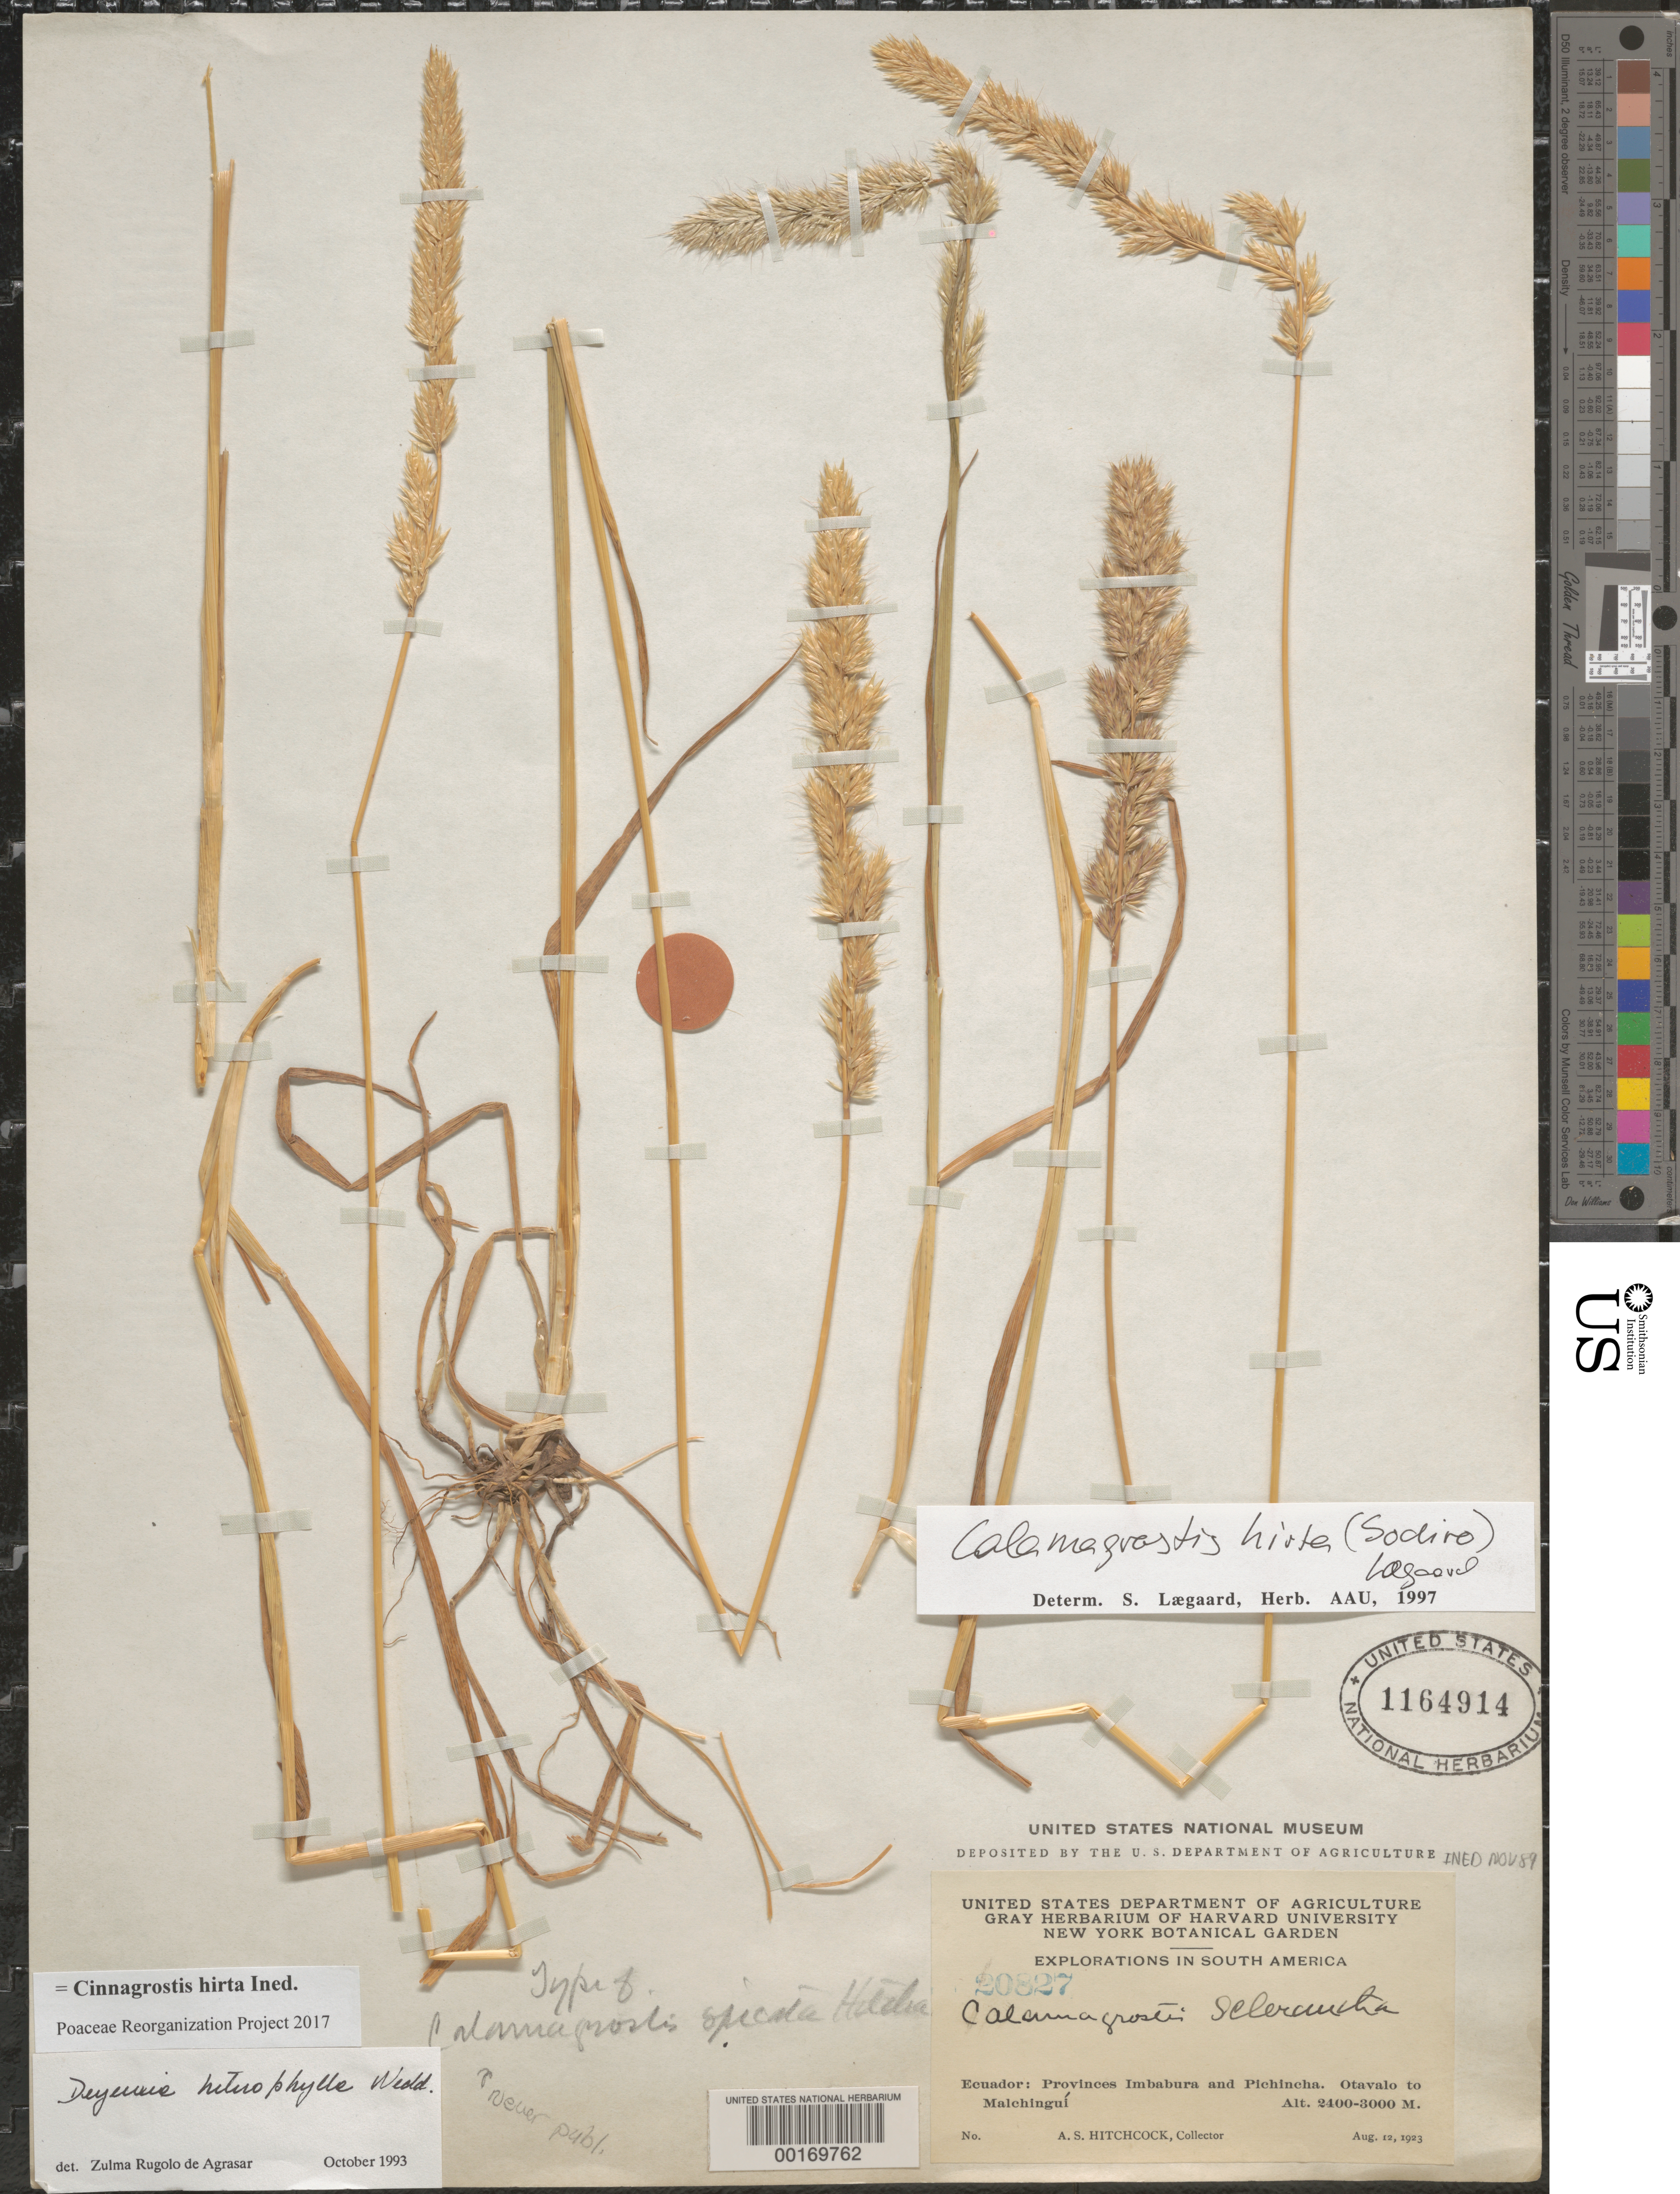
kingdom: Plantae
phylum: Tracheophyta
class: Liliopsida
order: Poales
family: Poaceae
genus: Cinnagrostis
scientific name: Cinnagrostis hirta ined.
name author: (Sodiro) P.M. Peterson et al.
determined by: Poaceae Reorganization Project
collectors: A. S. Hitchcock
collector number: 20827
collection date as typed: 12 Aug 1923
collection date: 1923-08-12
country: Ecuador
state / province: Imbabura / Pichincha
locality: Otavalo to Malchingui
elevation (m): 2400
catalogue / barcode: US 1164914